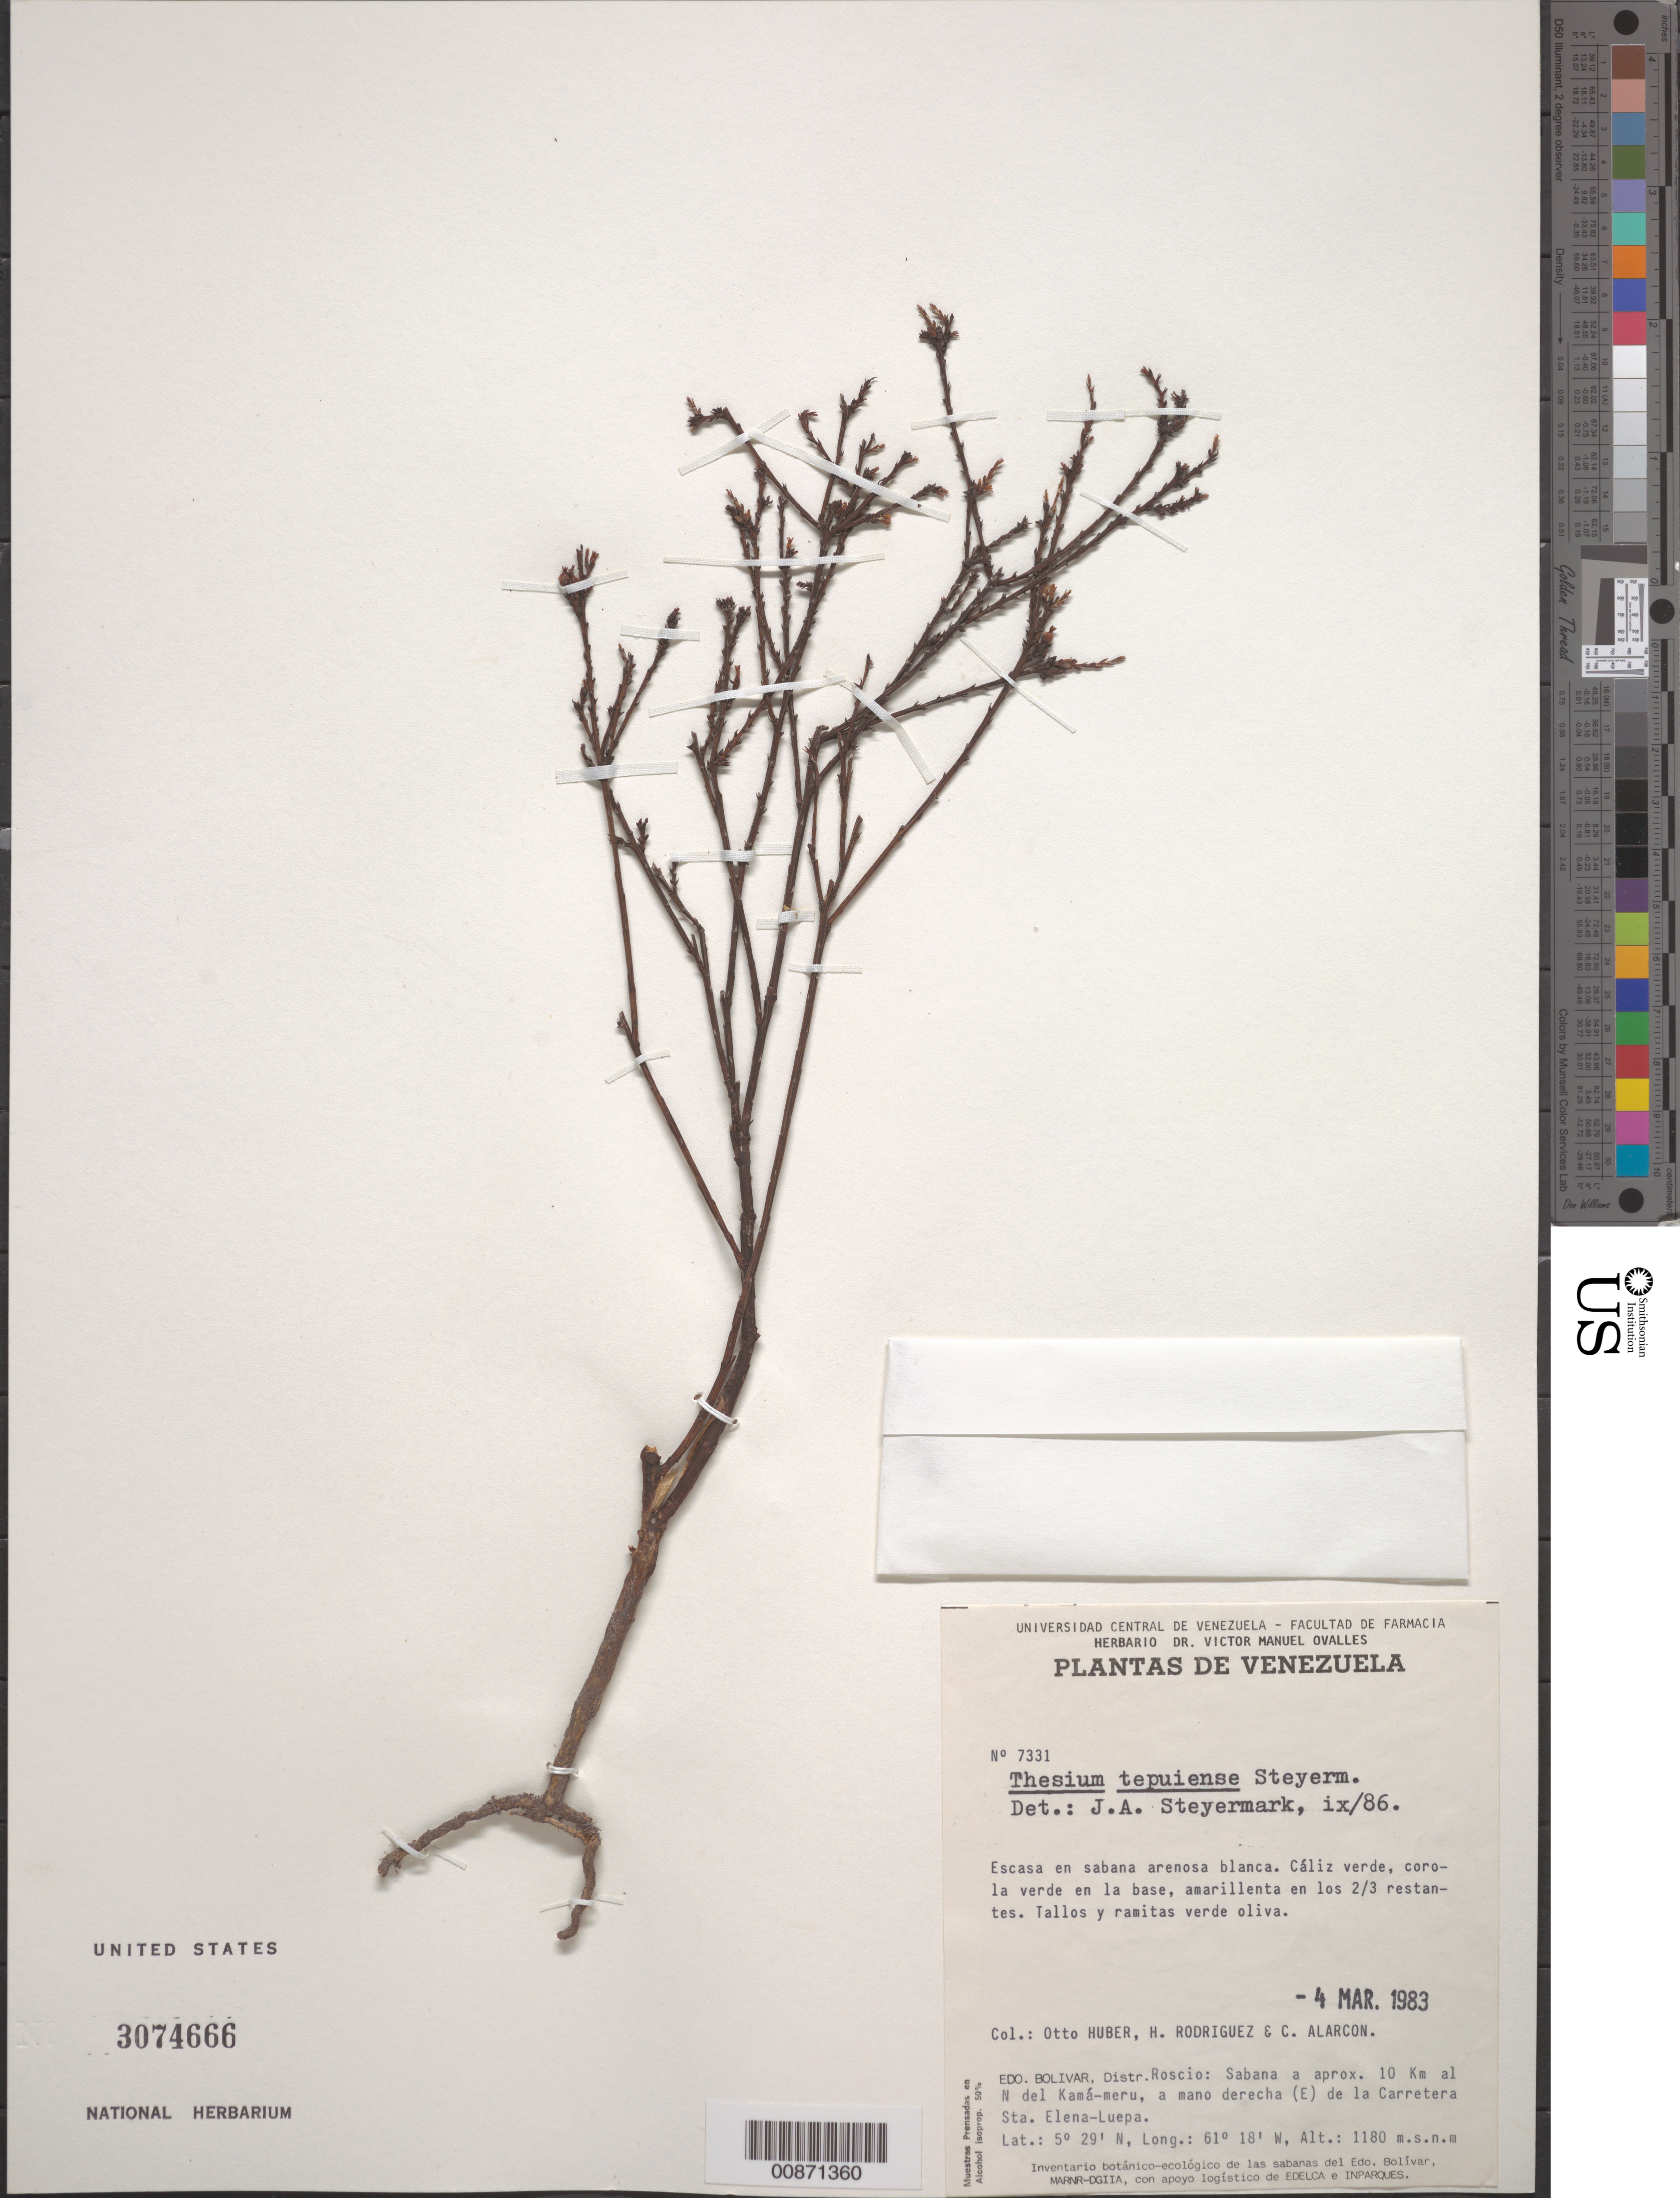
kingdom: Plantae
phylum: Tracheophyta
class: Magnoliopsida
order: Santalales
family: Thesiaceae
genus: Thesium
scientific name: Thesium tepuiense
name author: Steyerm.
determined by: Steyermark, Julian A., (VEN)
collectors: O. Huber, H. Rodriguez & C. Alarcon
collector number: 7331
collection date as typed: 4-Mar-83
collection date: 1983-03-04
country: Venezuela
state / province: Bolívar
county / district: Roscio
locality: Kamá-meru, 10 km N, E de la Carretera Sta. Elena-Luepa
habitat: Sabana arenosa blanca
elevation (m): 1180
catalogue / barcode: US 3074666